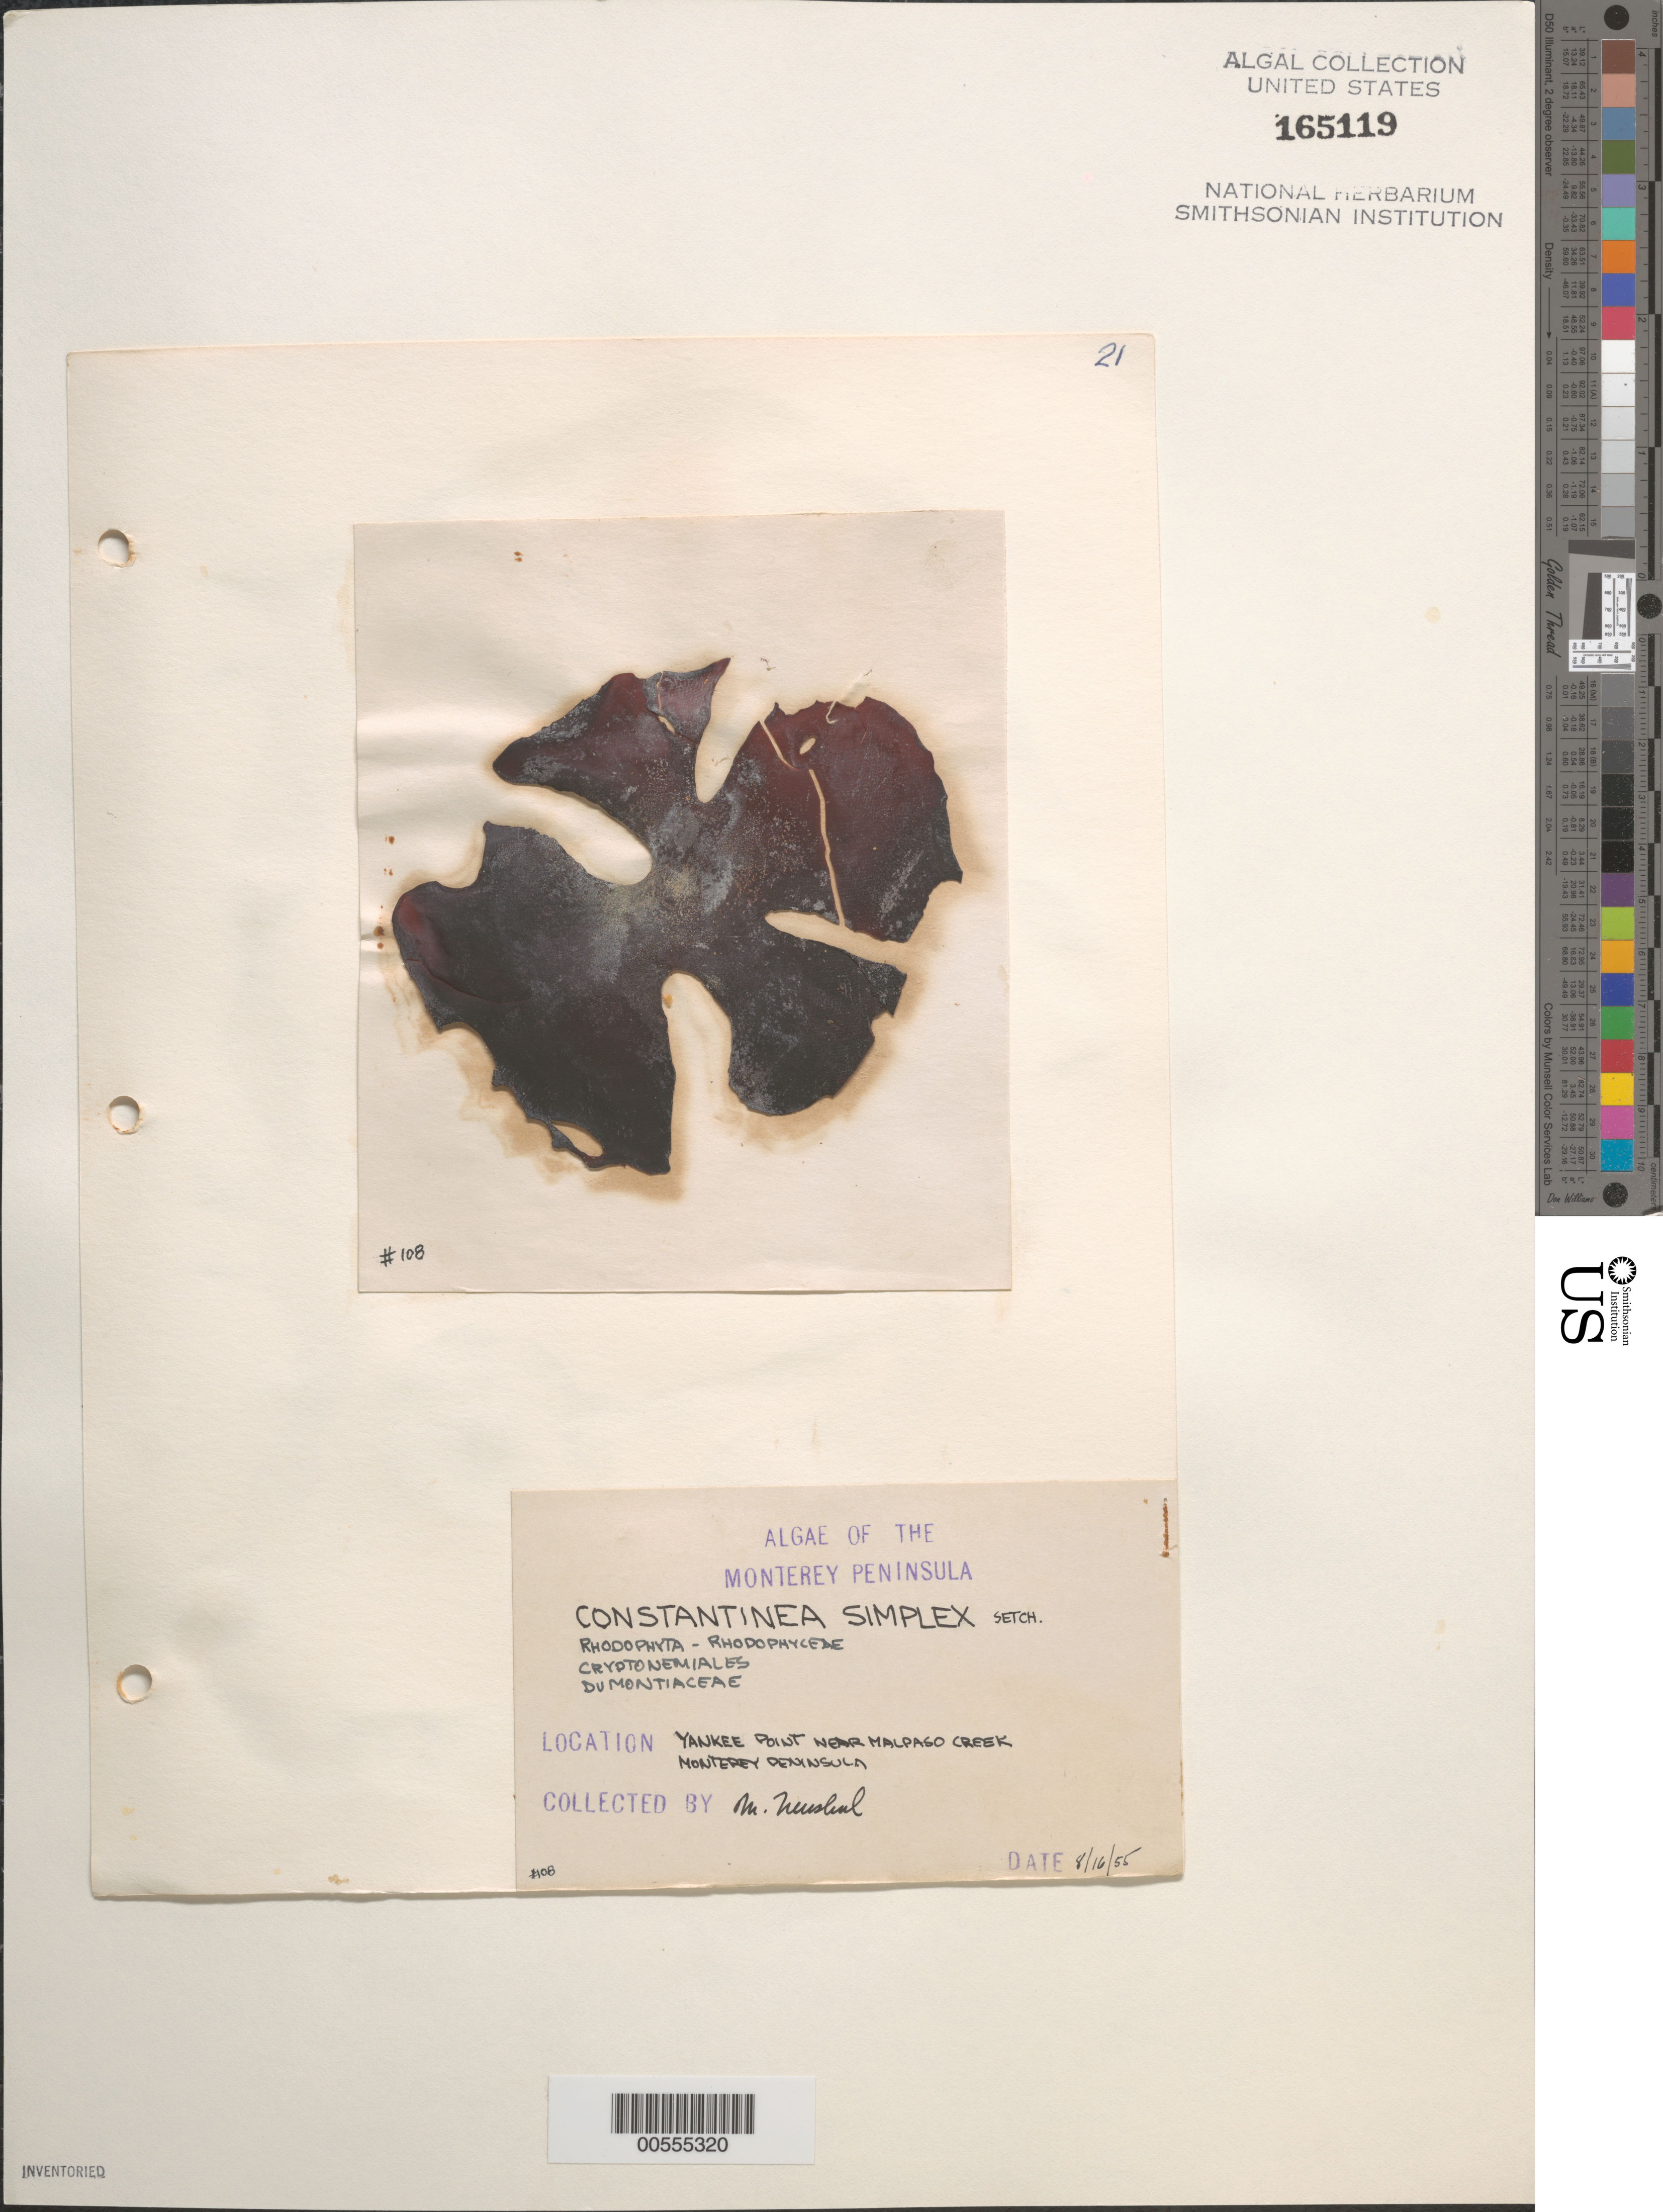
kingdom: Plantae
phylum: Rhodophyta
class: Florideophyceae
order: Gigartinales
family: Dumontiaceae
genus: Constantinea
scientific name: Constantinea simplex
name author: Setch.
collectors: M. Neushul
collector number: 108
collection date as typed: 16 Aug 1955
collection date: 1955-08-16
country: United States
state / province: California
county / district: Monterey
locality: Yankee Point near Malpaso Creek, Monterey Peninsula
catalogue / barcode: US 165119